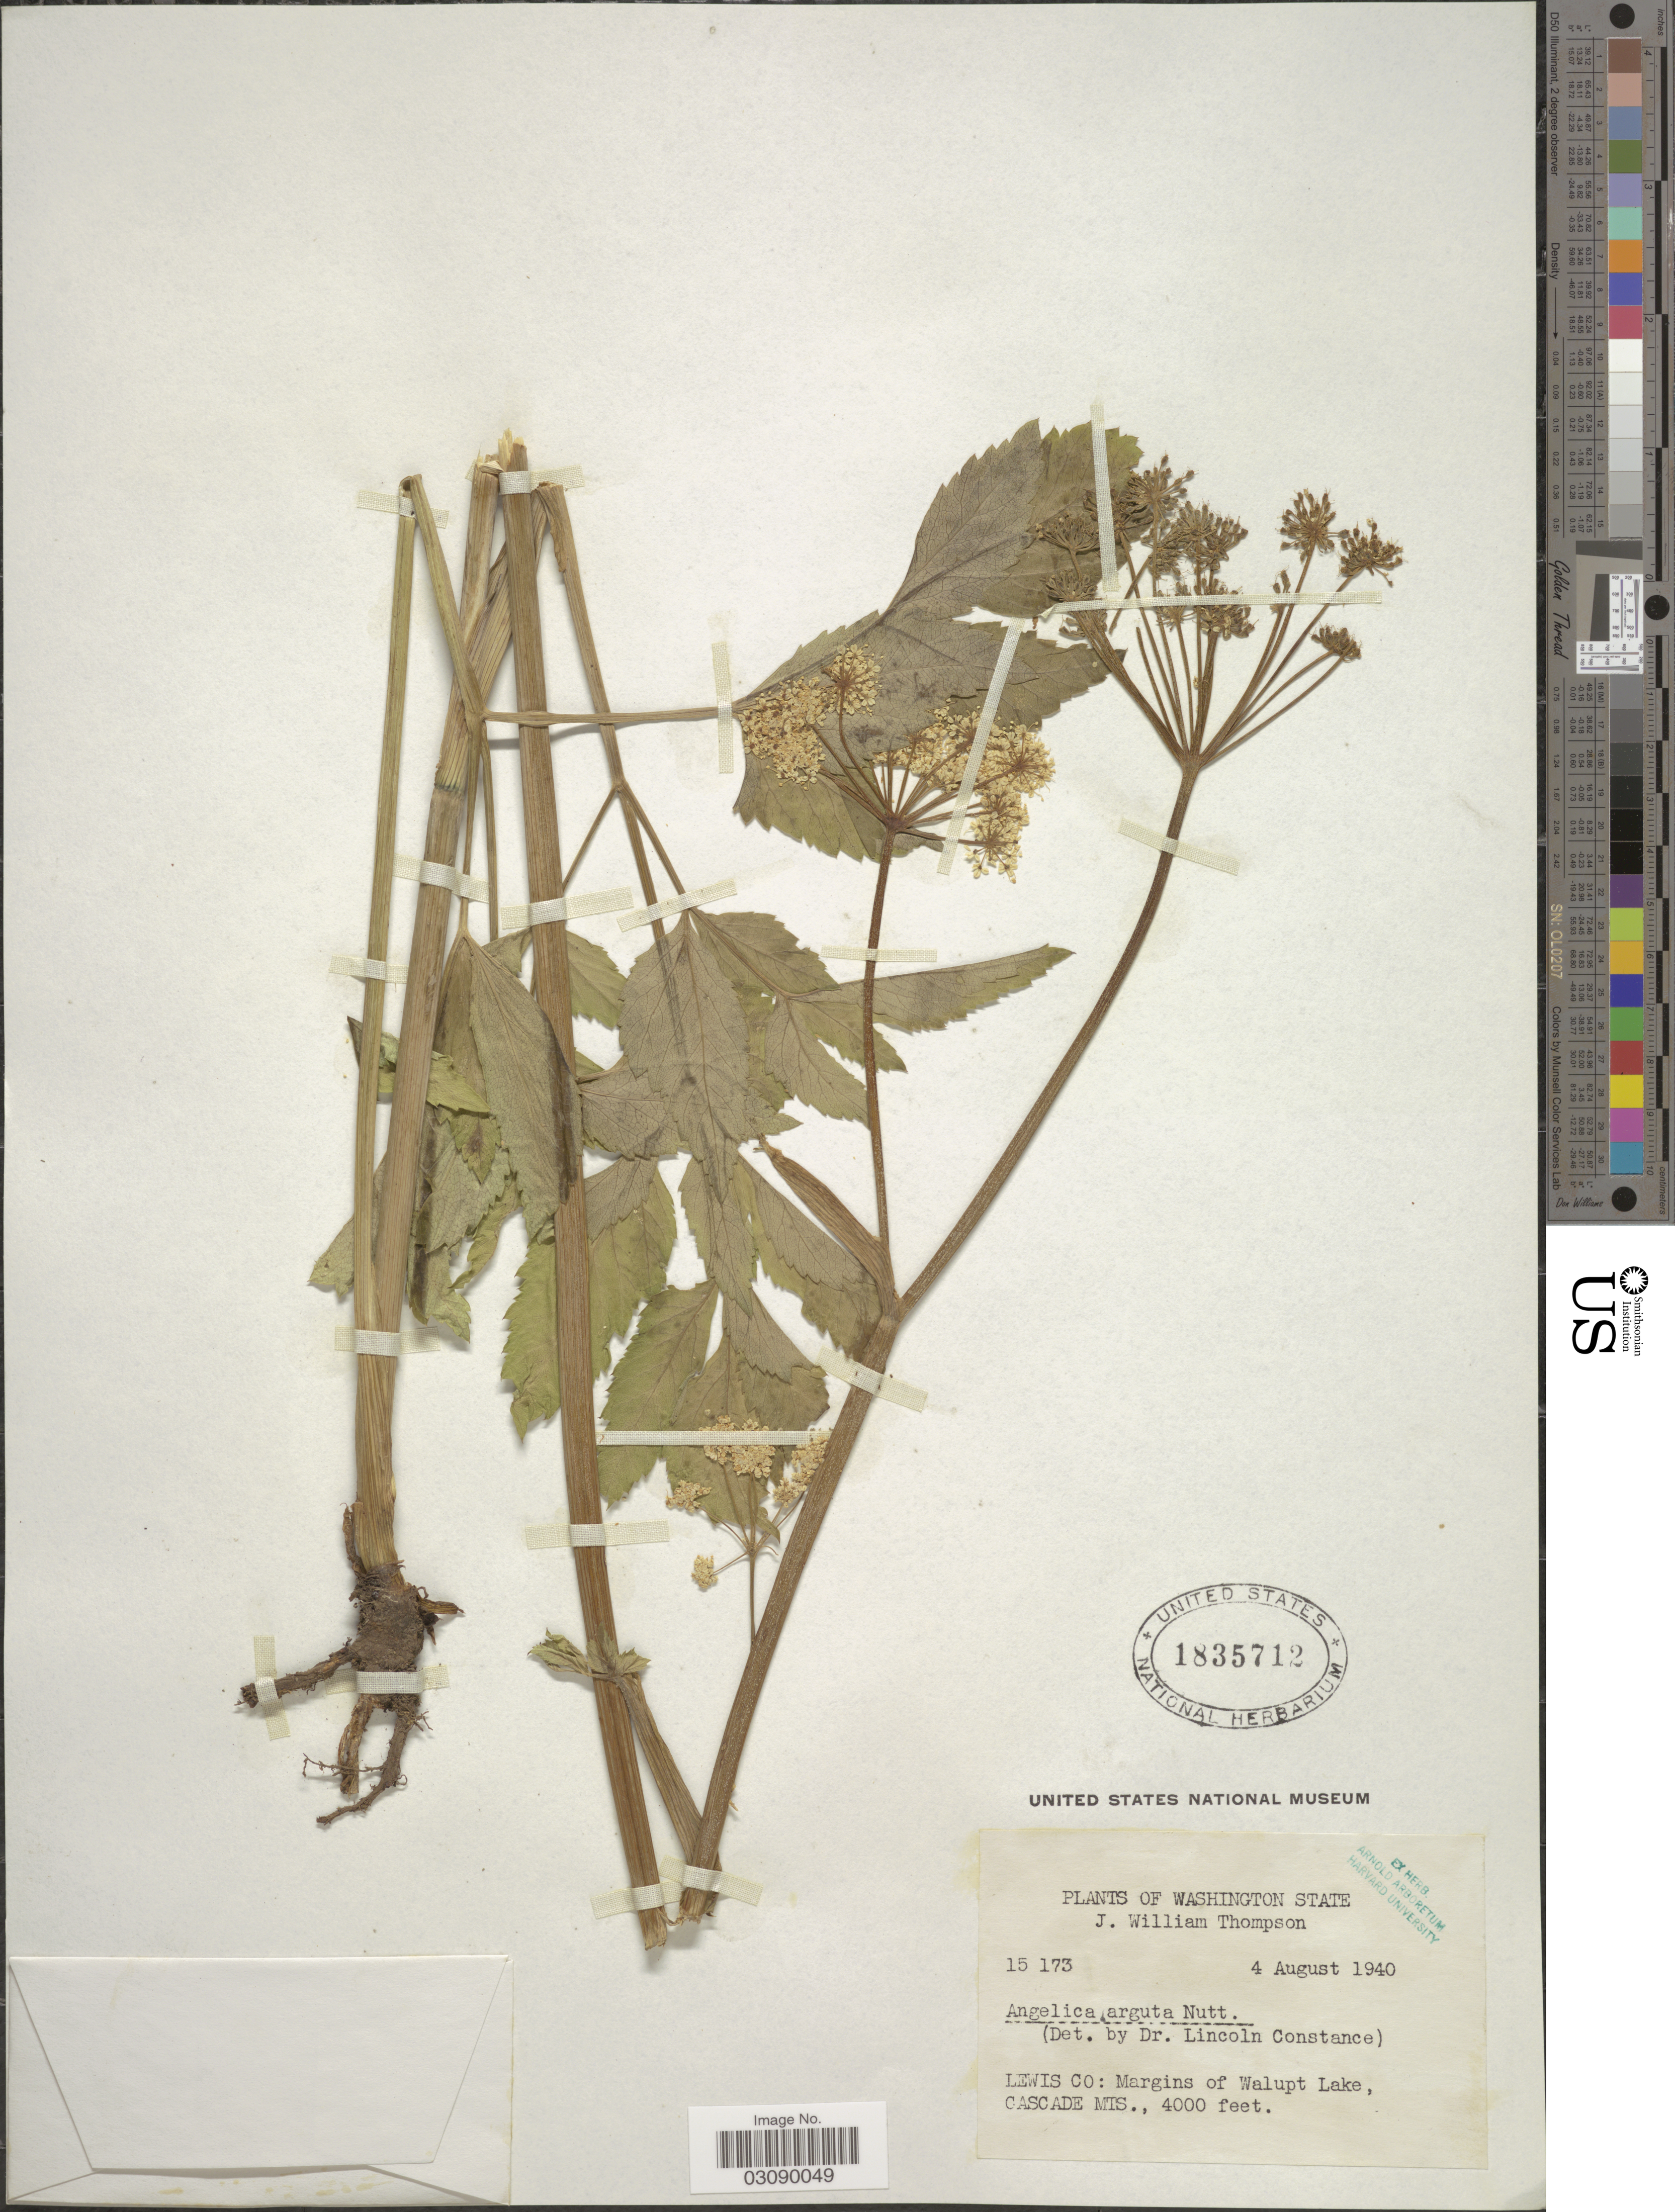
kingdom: Plantae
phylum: Tracheophyta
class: Magnoliopsida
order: Apiales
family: Apiaceae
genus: Angelica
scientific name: Angelica arguta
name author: Nutt.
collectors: J. W. Thompson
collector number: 15173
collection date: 1940-08-04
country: United States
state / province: Washington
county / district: Lewis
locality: Lewis Co: Margins of Walupt Lake, Cascade Mts.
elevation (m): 1219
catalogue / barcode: US 1835712